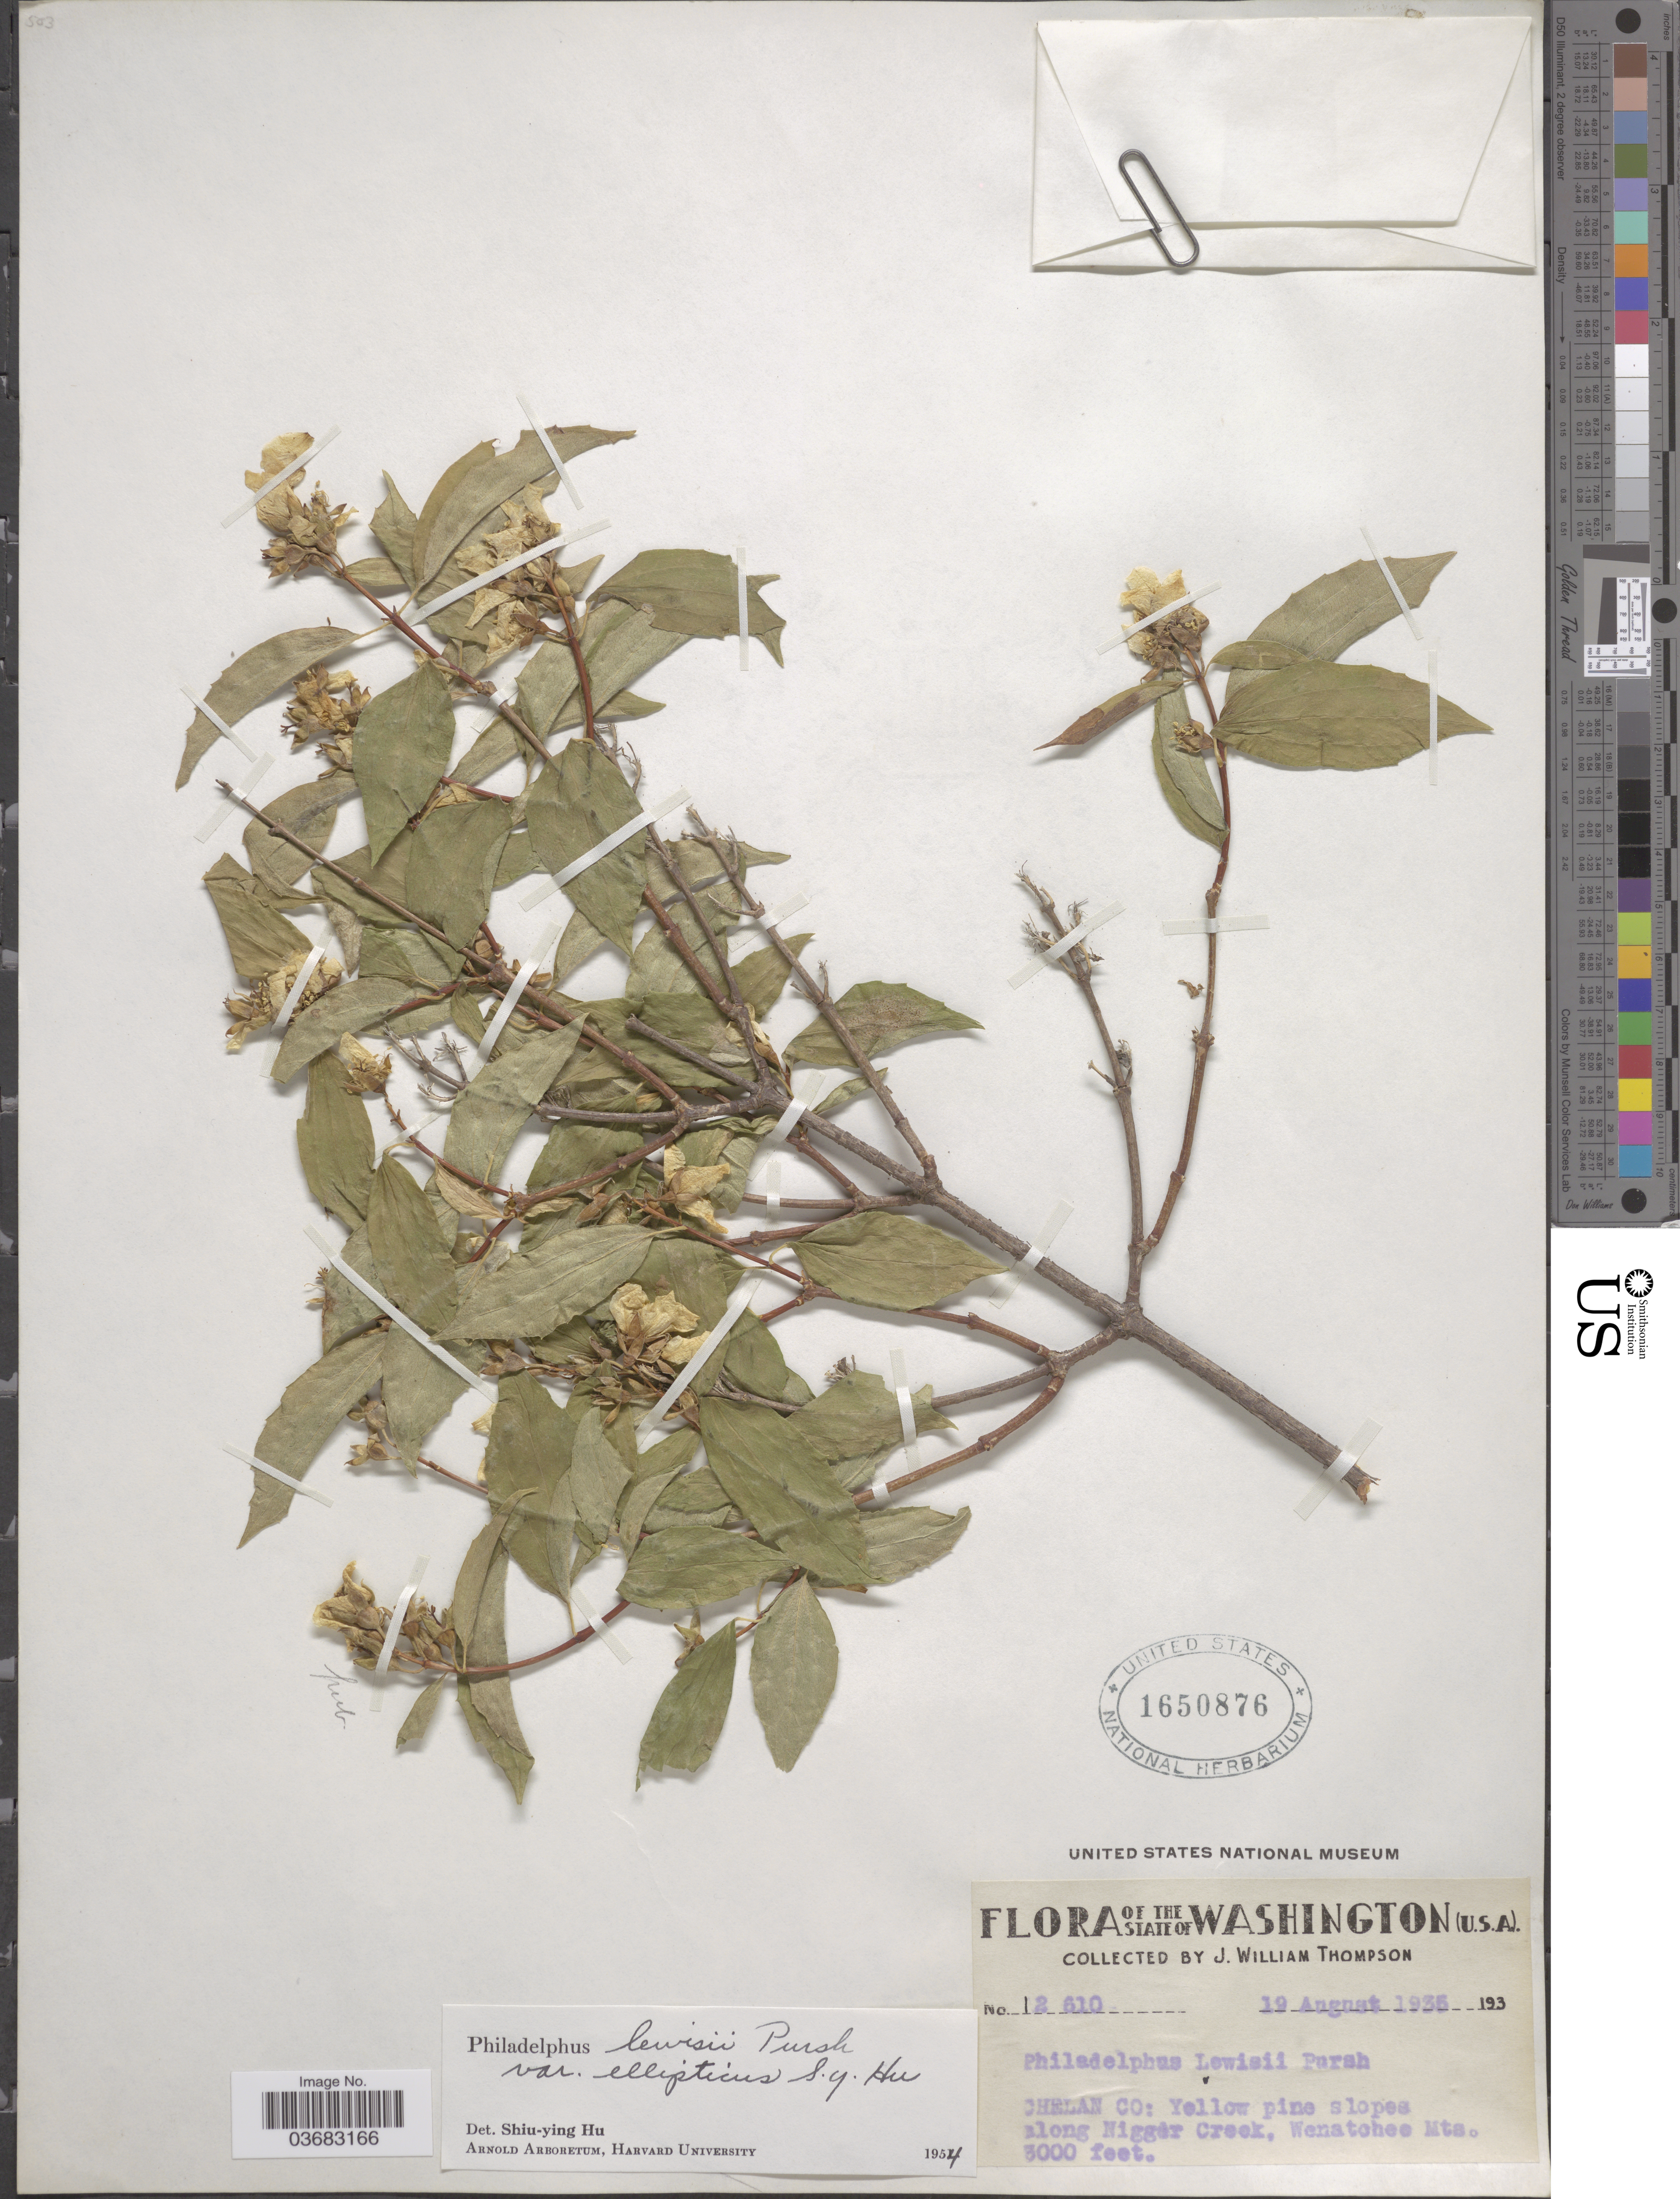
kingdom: Plantae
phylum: Tracheophyta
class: Magnoliopsida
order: Cornales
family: Hydrangeaceae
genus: Philadelphus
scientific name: Philadelphus lewisii var. ellipticus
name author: S.Y. Hu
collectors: J. W. Thompson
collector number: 12610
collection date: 1935-08-19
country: United States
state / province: Washington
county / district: Chelan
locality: Chelan Co: Yellow pine slopes along Nigger Creek, Wenatchee Mts.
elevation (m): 914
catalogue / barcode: US 1650876